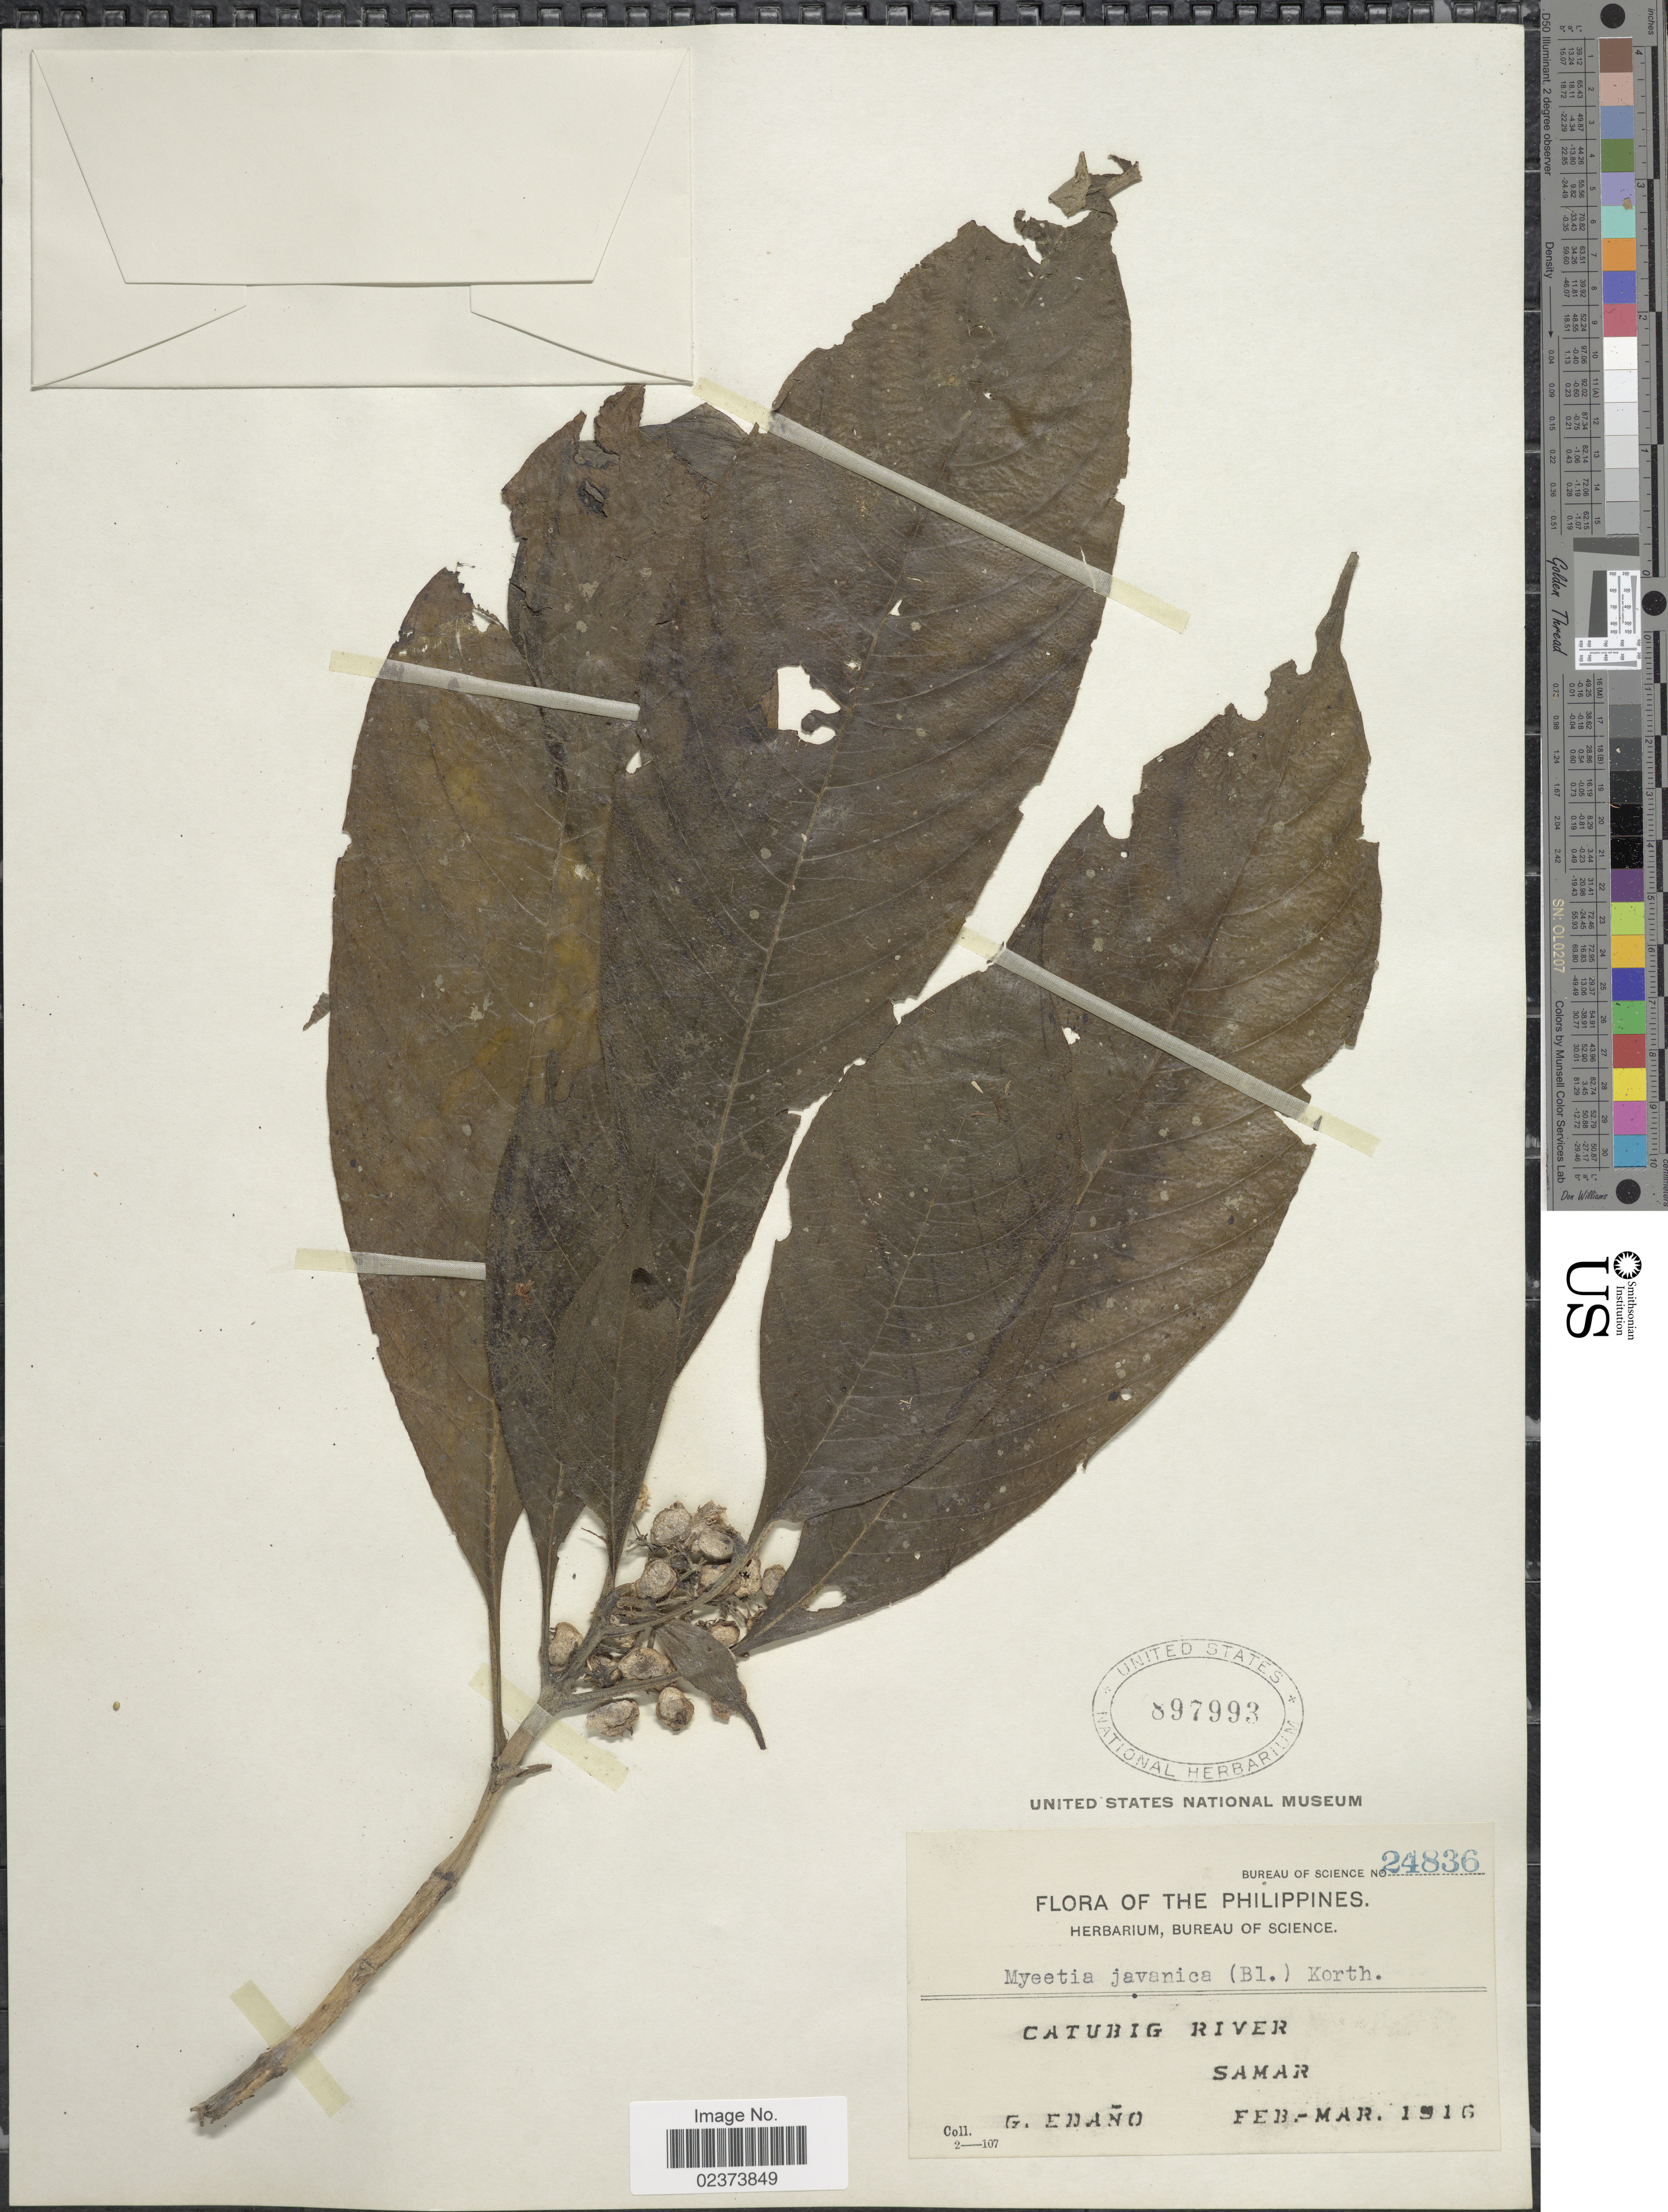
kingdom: Plantae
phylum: Tracheophyta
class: Magnoliopsida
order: Gentianales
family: Rubiaceae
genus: Mycetia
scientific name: Mycetia javanica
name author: (Blume) Reinw. ex Korth.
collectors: G. Edaño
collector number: Bureau of Science 24836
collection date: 1916-02/1916-03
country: Philippines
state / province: Eastern Visayas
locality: Catubig River, Samar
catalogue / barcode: US 897993